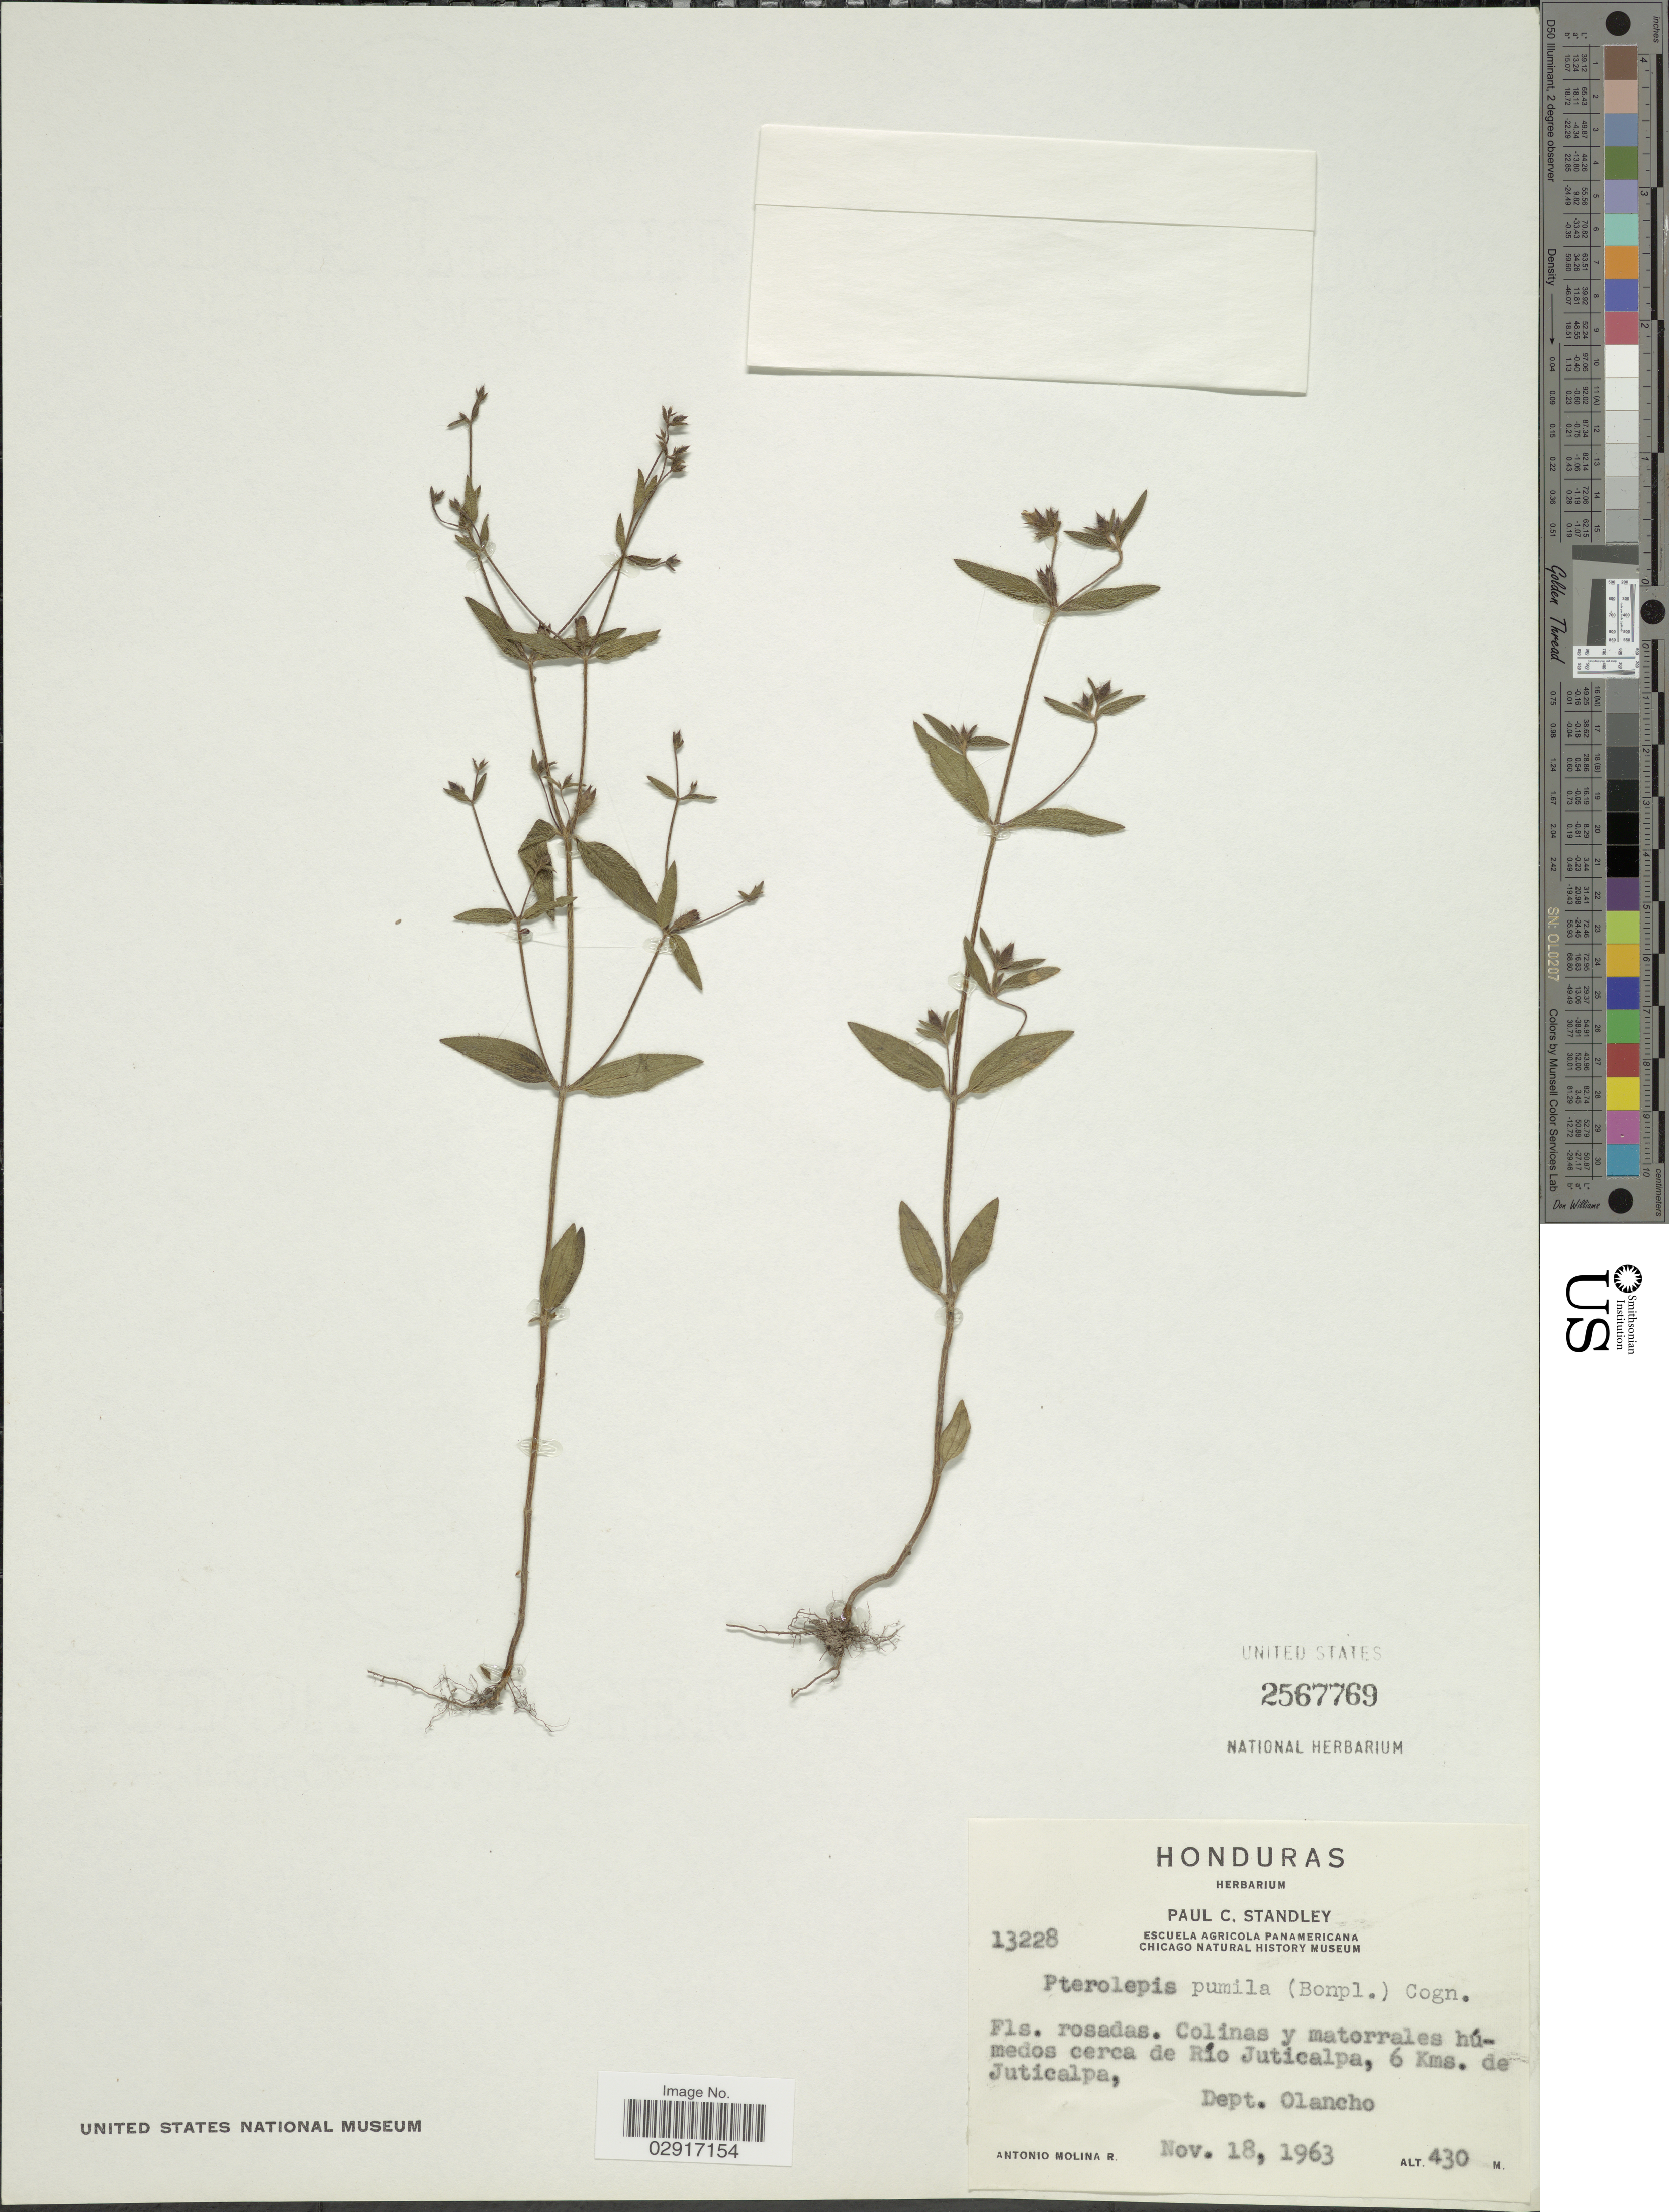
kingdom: Plantae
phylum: Tracheophyta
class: Magnoliopsida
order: Myrtales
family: Melastomataceae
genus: Pterolepis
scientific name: Pterolepis trichotoma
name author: (Rottb.) Cogn.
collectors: A. Molina R.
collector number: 13228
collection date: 1963-11-18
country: Honduras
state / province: Olancho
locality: Colinas y matorrales húmedos cerca de Río Juticalpa, 6 Kms. de Juticalpa, Dept. Olancho.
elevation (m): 430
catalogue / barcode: US 2567769